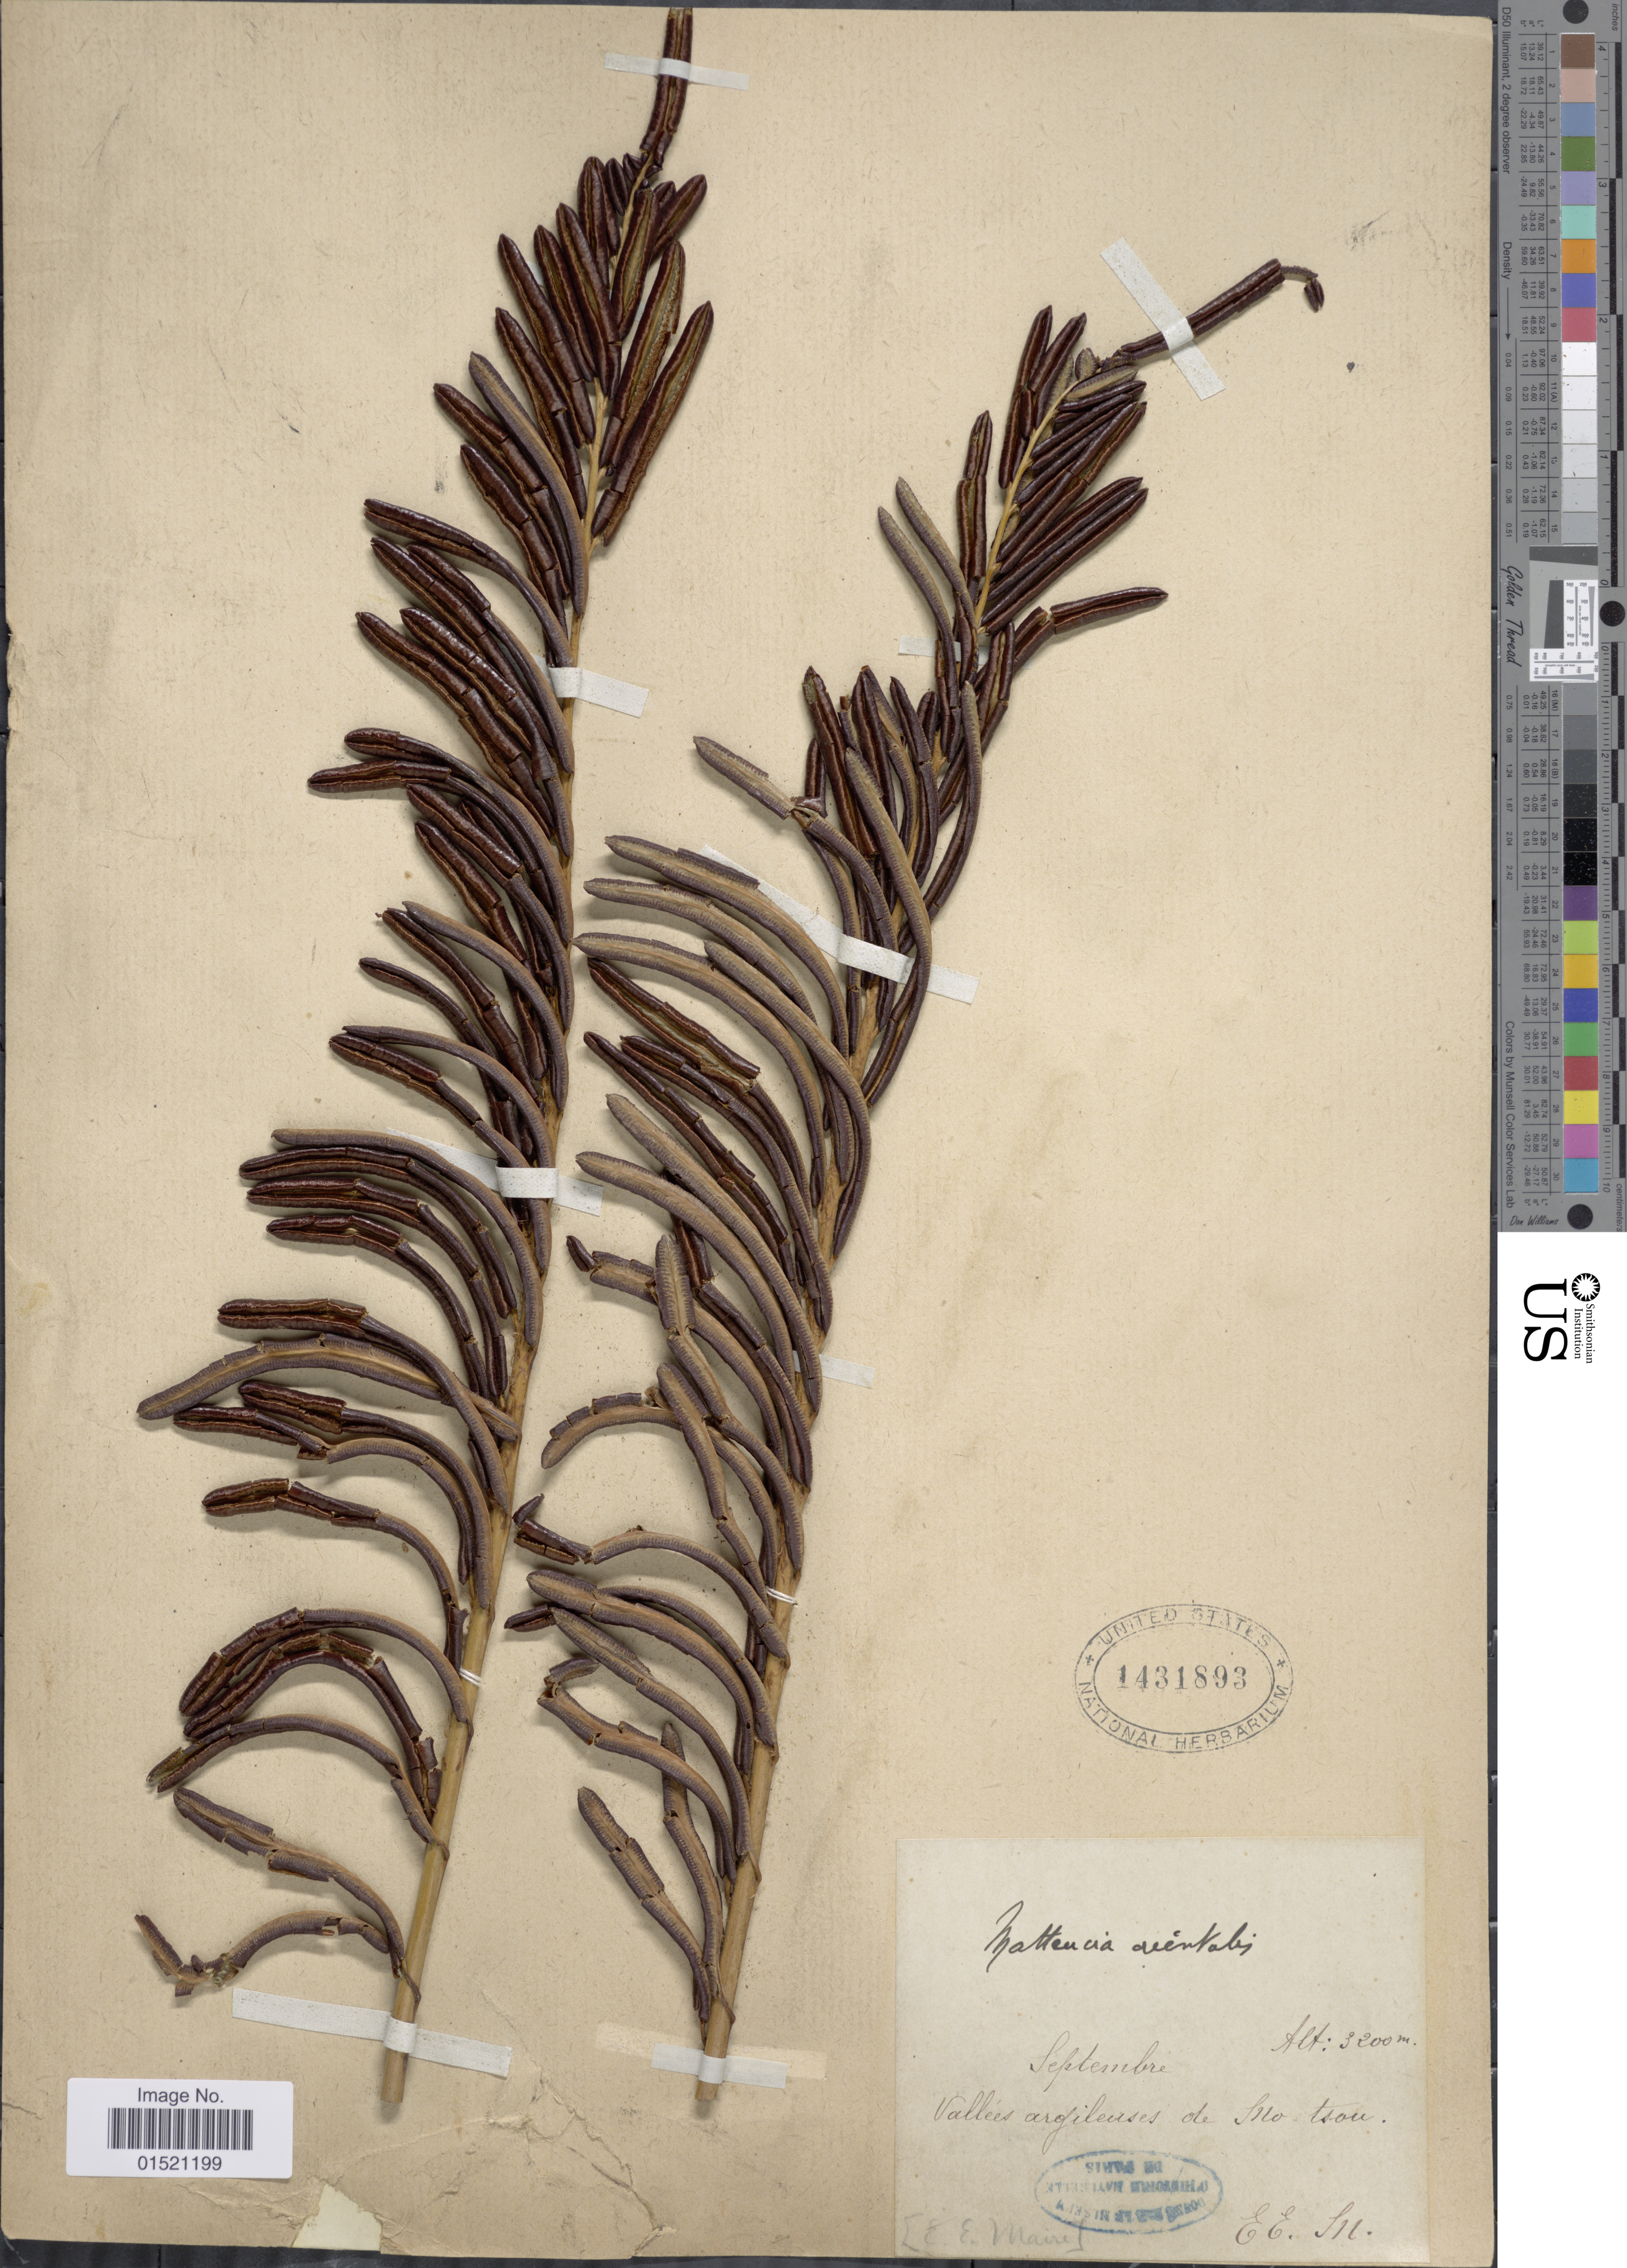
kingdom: Plantae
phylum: Tracheophyta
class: Polypodiopsida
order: Polypodiales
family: Onocleaceae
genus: Pentarhizidium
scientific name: Pentarhizidium orientale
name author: (Hook.) Hayata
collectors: E. E. Maire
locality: Vallees argileuses de Mo Tsou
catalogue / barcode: US 1431893